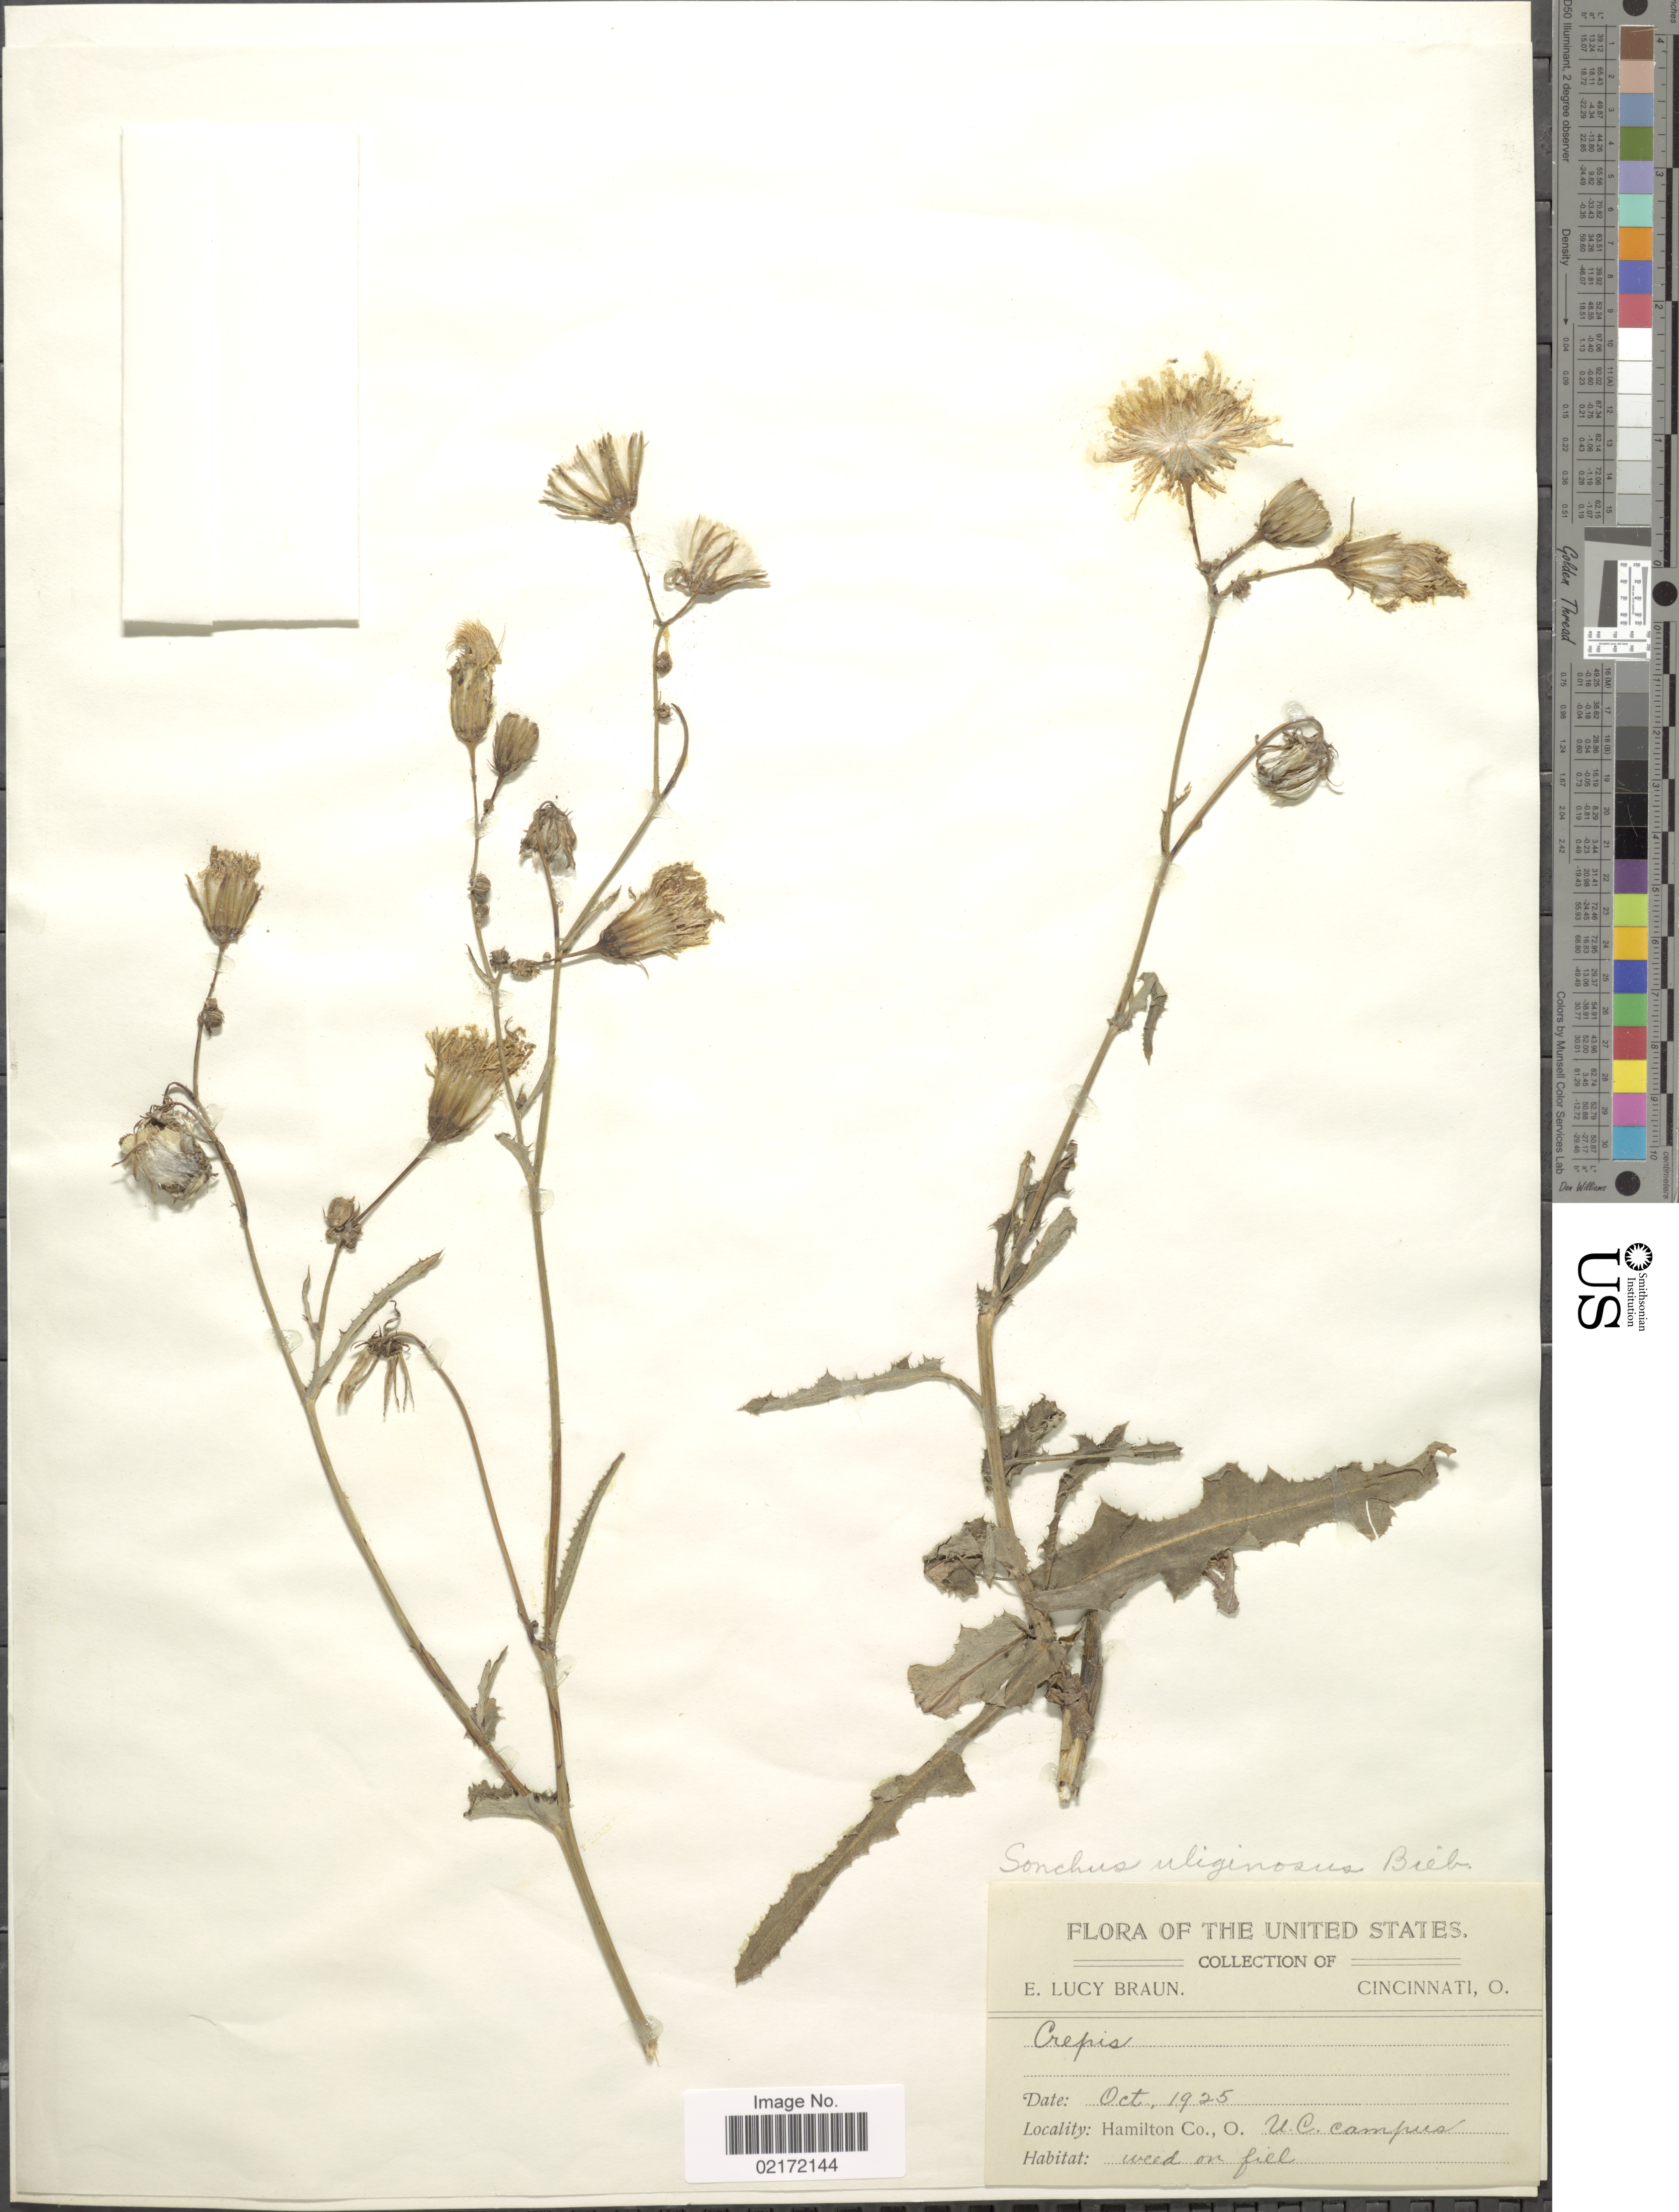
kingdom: Plantae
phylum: Tracheophyta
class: Magnoliopsida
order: Asterales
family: Asteraceae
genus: Sonchus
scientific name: Sonchus arvensis subsp. uliginosus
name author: (M. Bieb.) Nyman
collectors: E. L. Braun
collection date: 1925-10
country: United States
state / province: Ohio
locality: Hamilton Co., O. U.C. campus